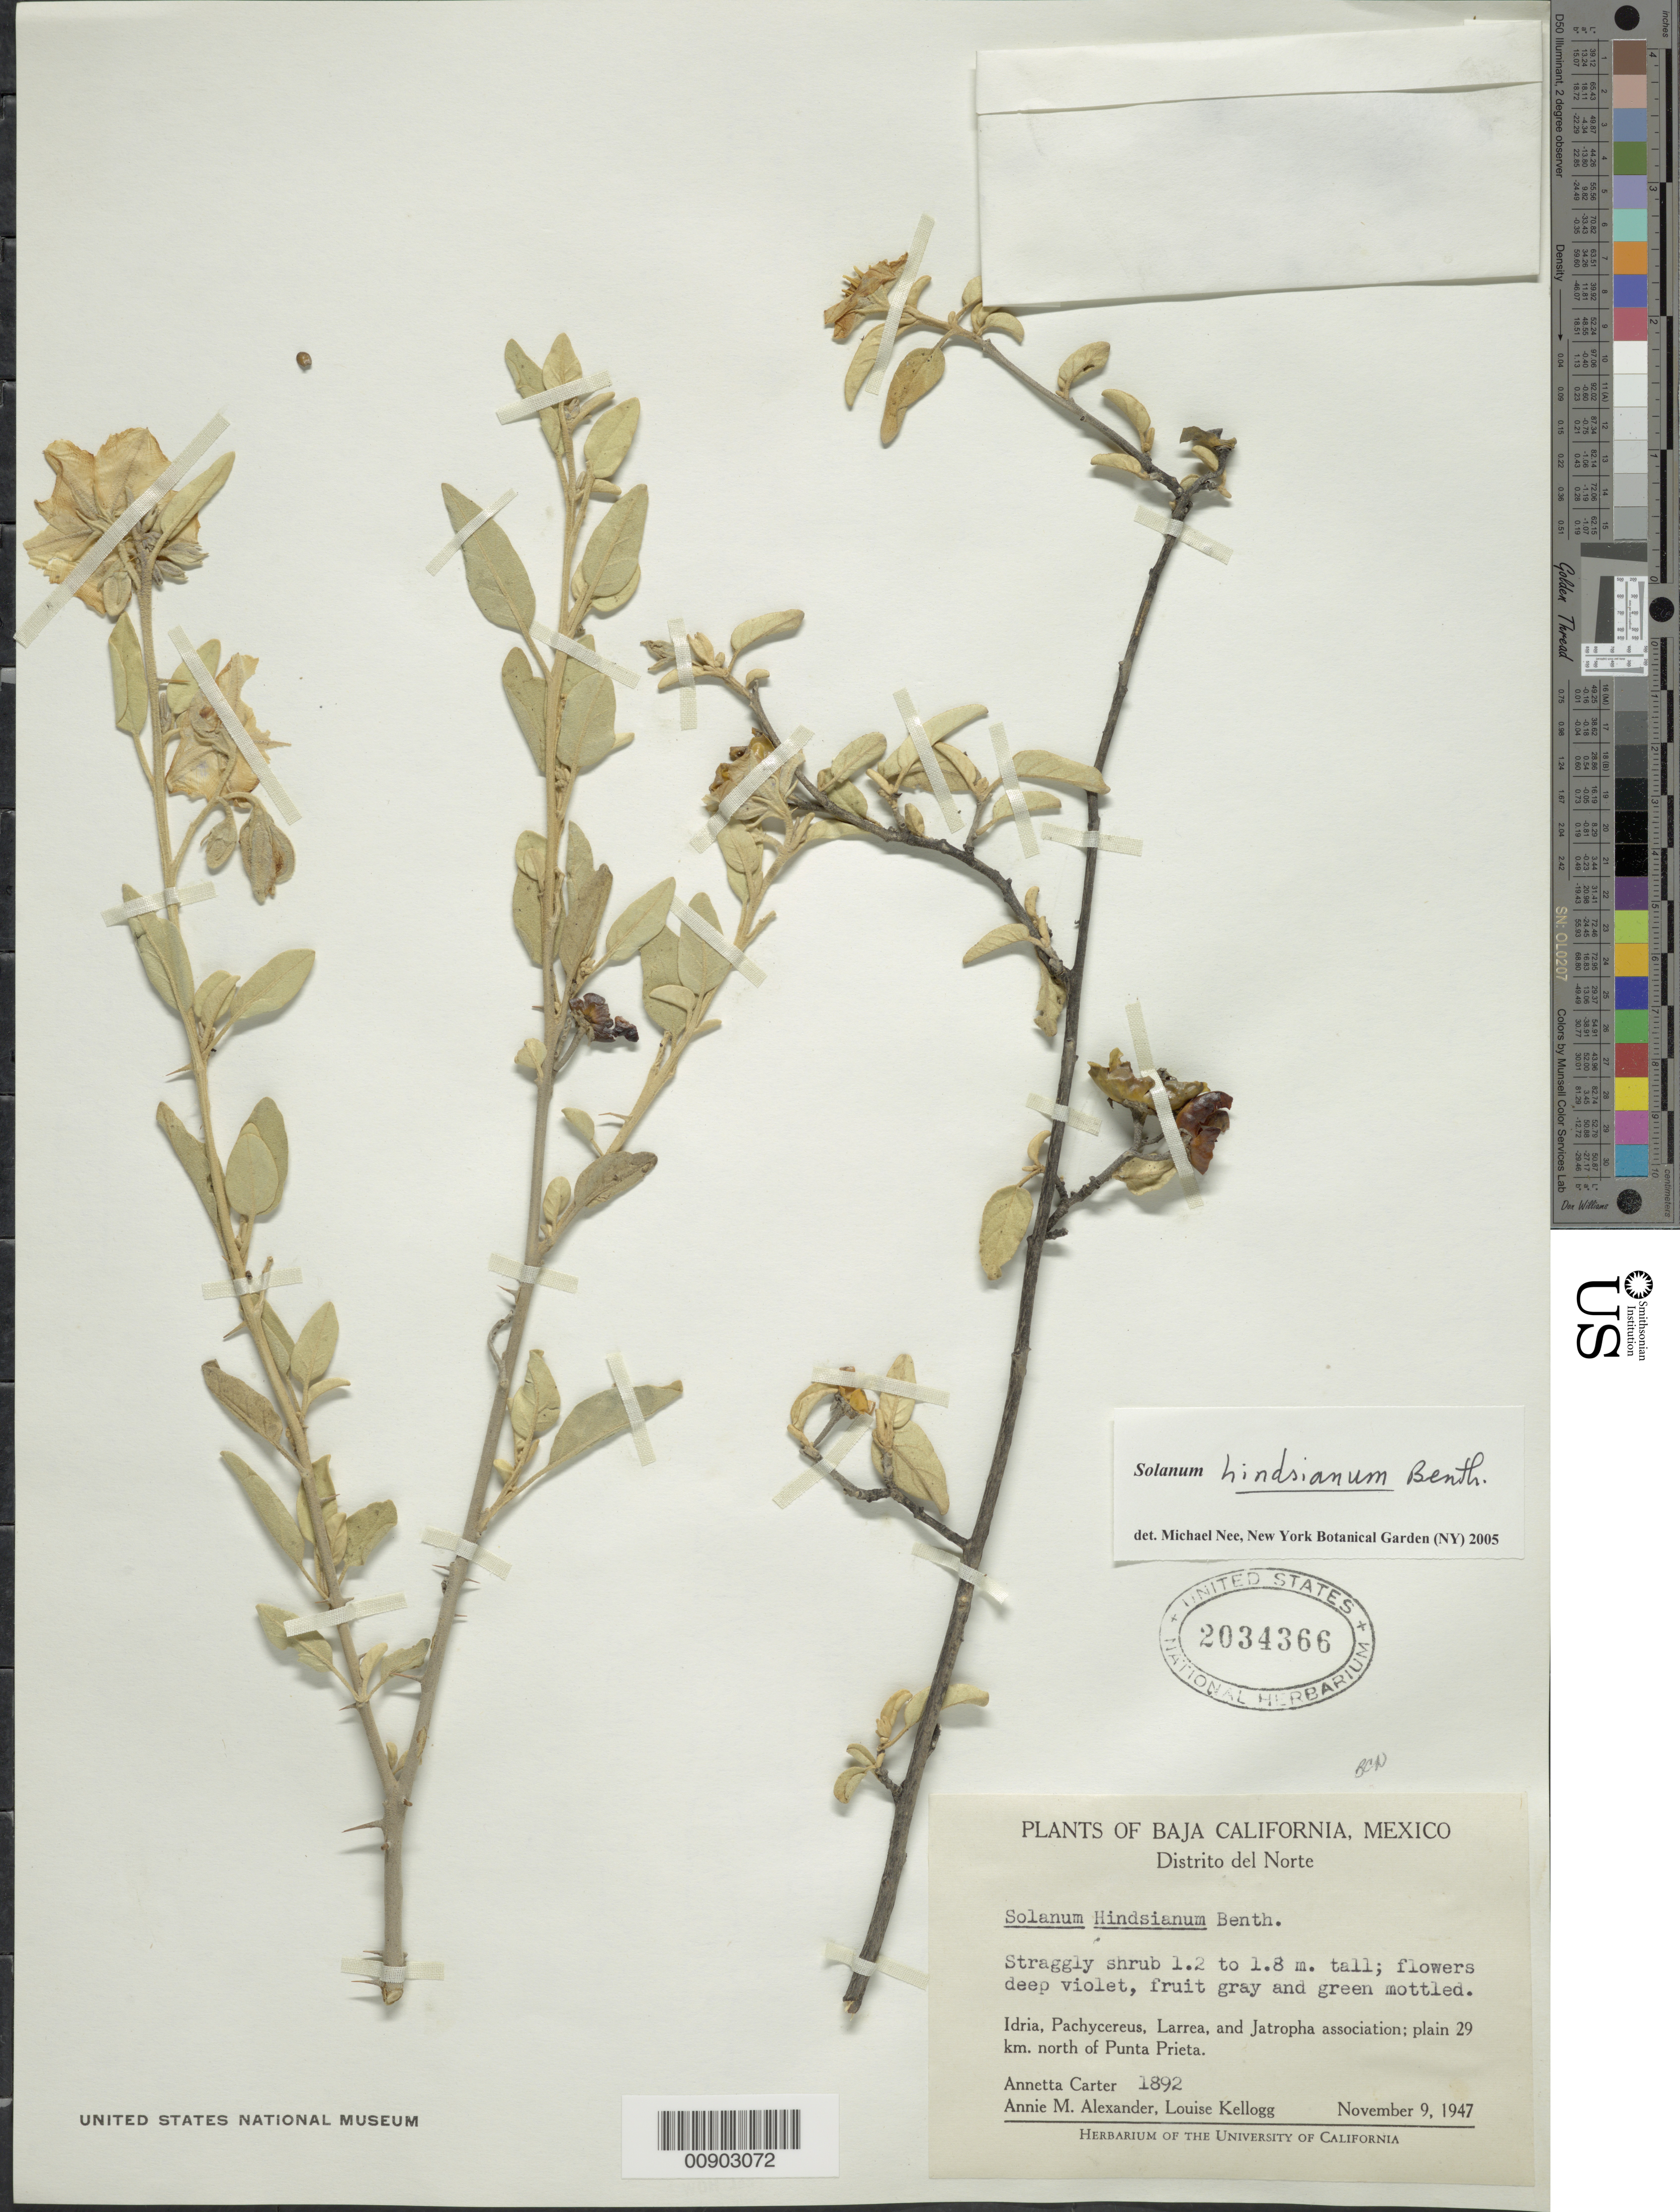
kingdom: Plantae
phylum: Tracheophyta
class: Magnoliopsida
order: Solanales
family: Solanaceae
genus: Solanum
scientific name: Solanum hindsianum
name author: Benth.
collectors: A. Carter, A. M. Alexander & L. Kellogg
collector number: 1892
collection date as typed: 09 Nov 1947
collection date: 1947-11-09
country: Mexico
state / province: Baja California Norte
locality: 29 km north of Punta Prieta. Baja California. Distrito del Norte.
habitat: Idria, Pachycereus, Larrea, and Jatropha association. Plain.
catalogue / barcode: US 2034366